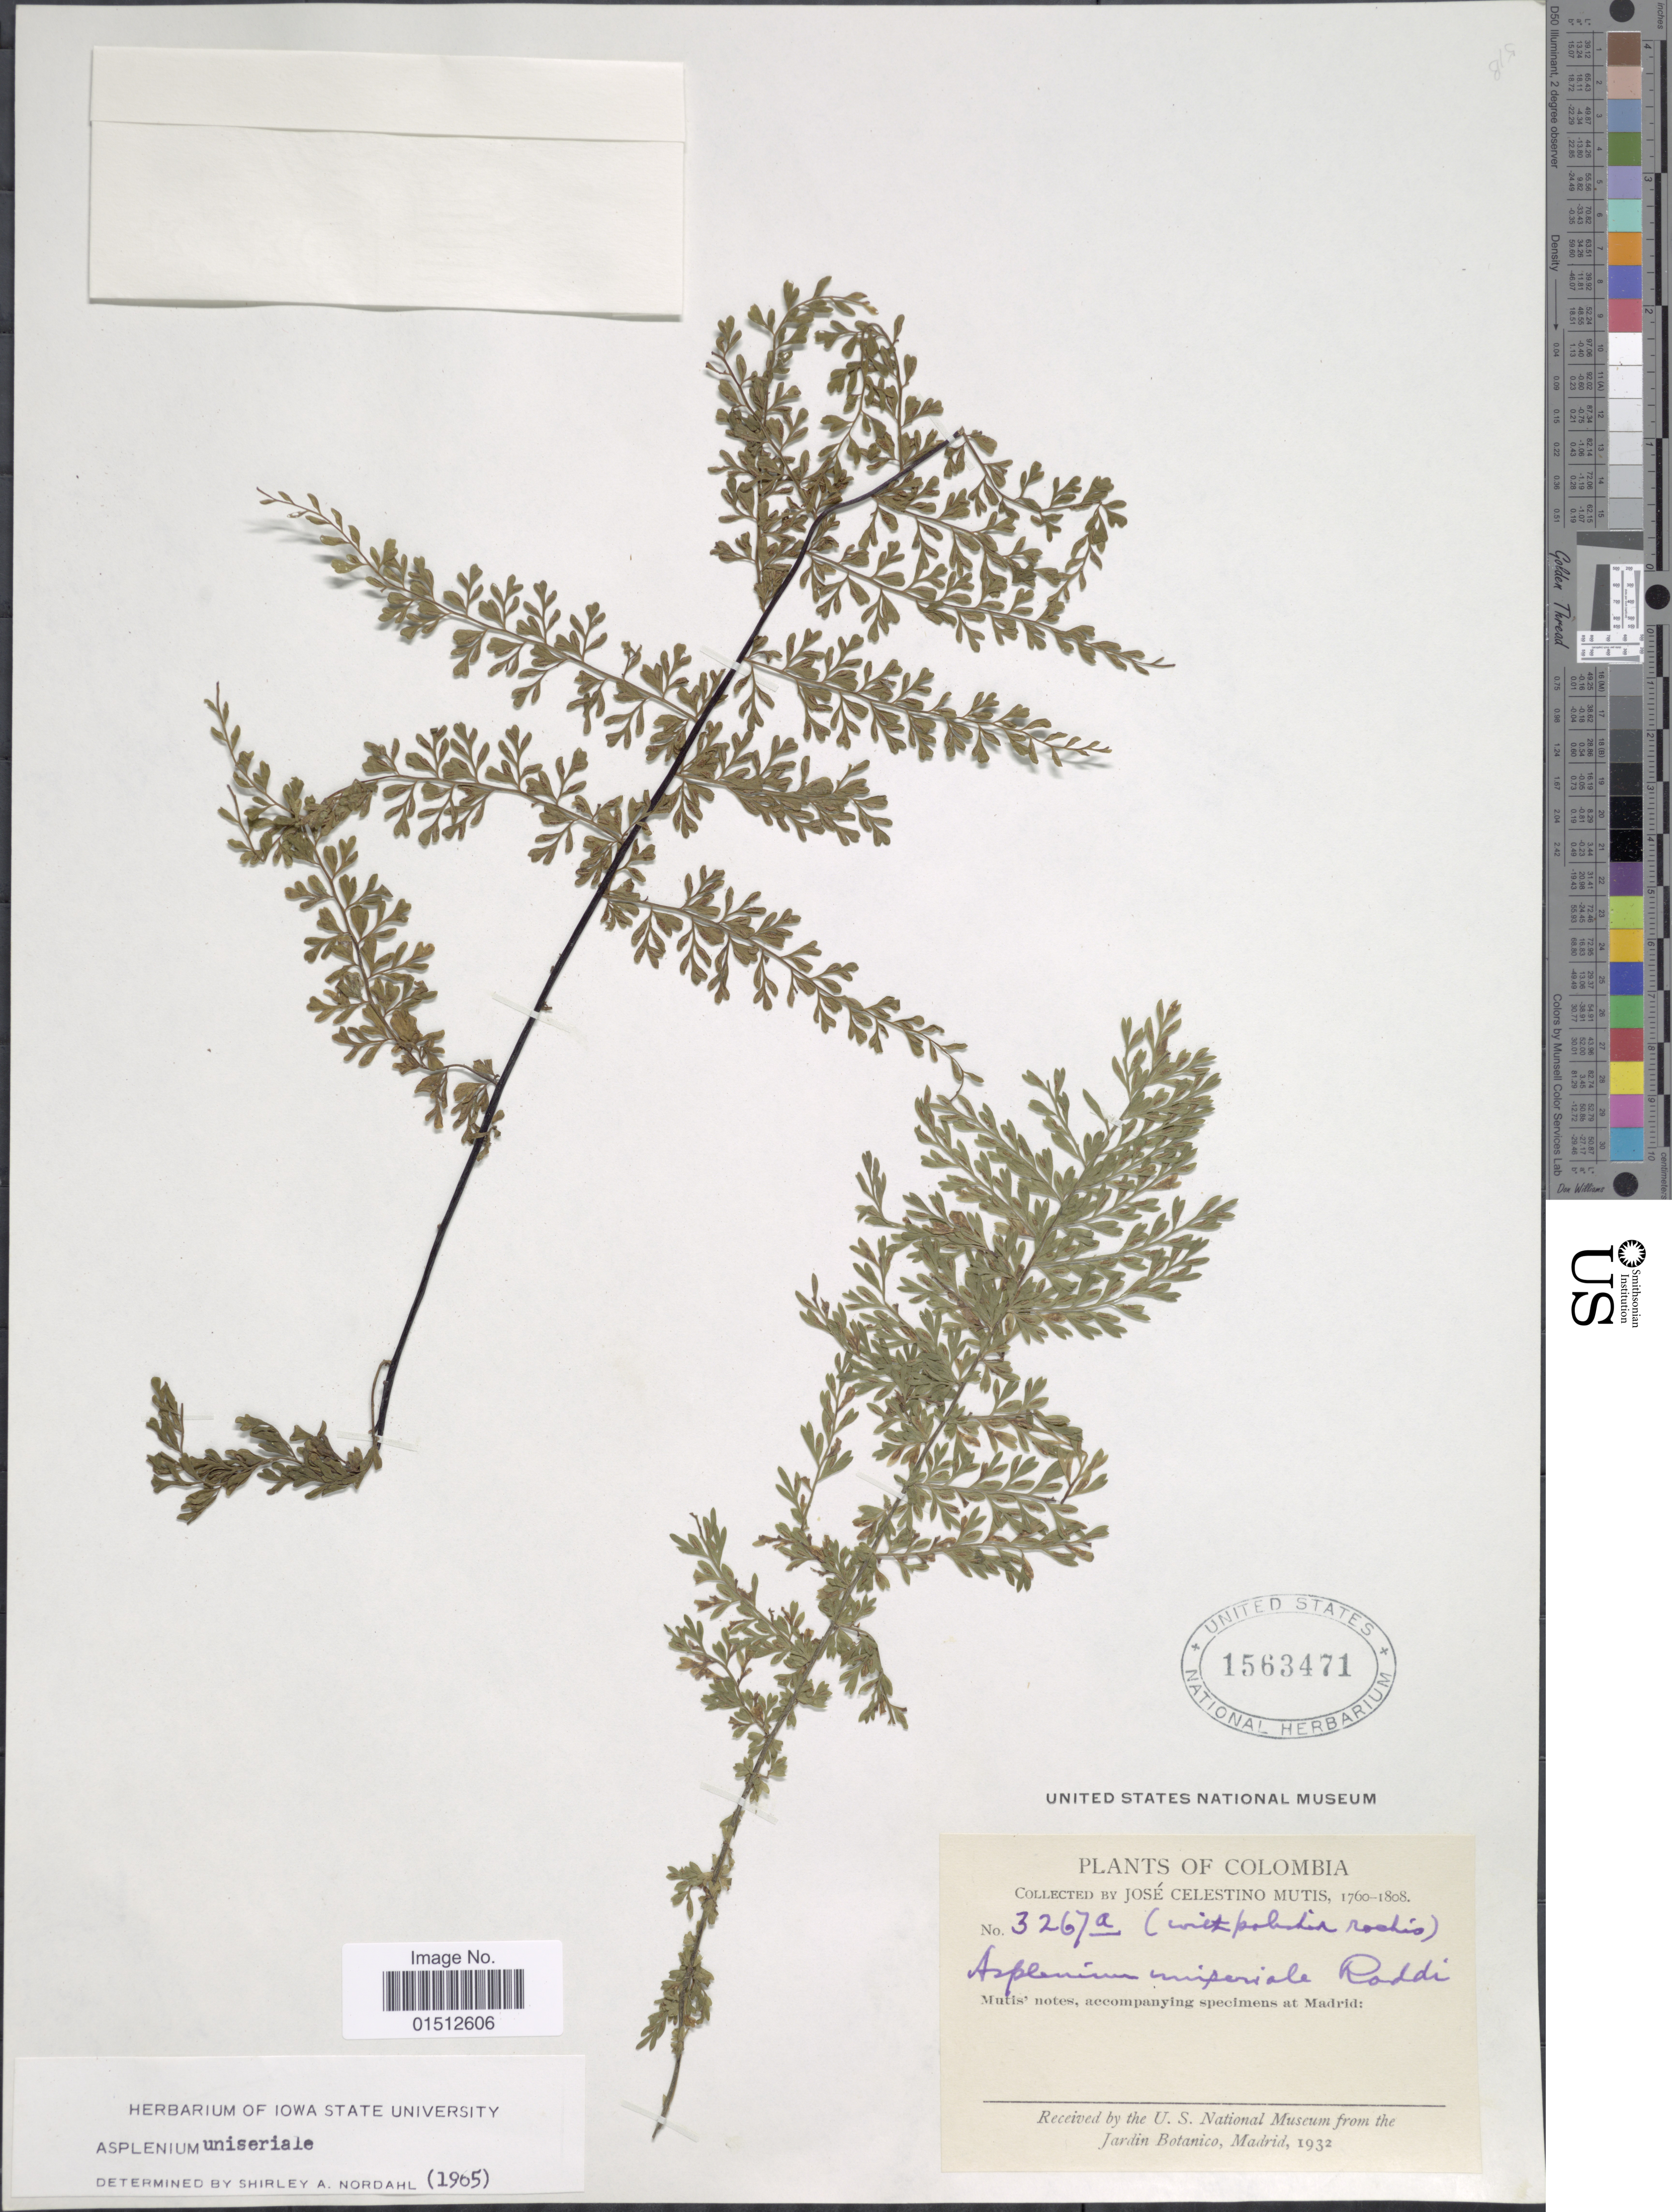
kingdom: Plantae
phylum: Tracheophyta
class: Polypodiopsida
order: Polypodiales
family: Aspleniaceae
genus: Asplenium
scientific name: Asplenium radicans var. uniserale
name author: (Raddi) L.D. Gómez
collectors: J. C. B. Mutis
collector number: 3267a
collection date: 1760/1808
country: Colombia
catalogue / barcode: US 1563471